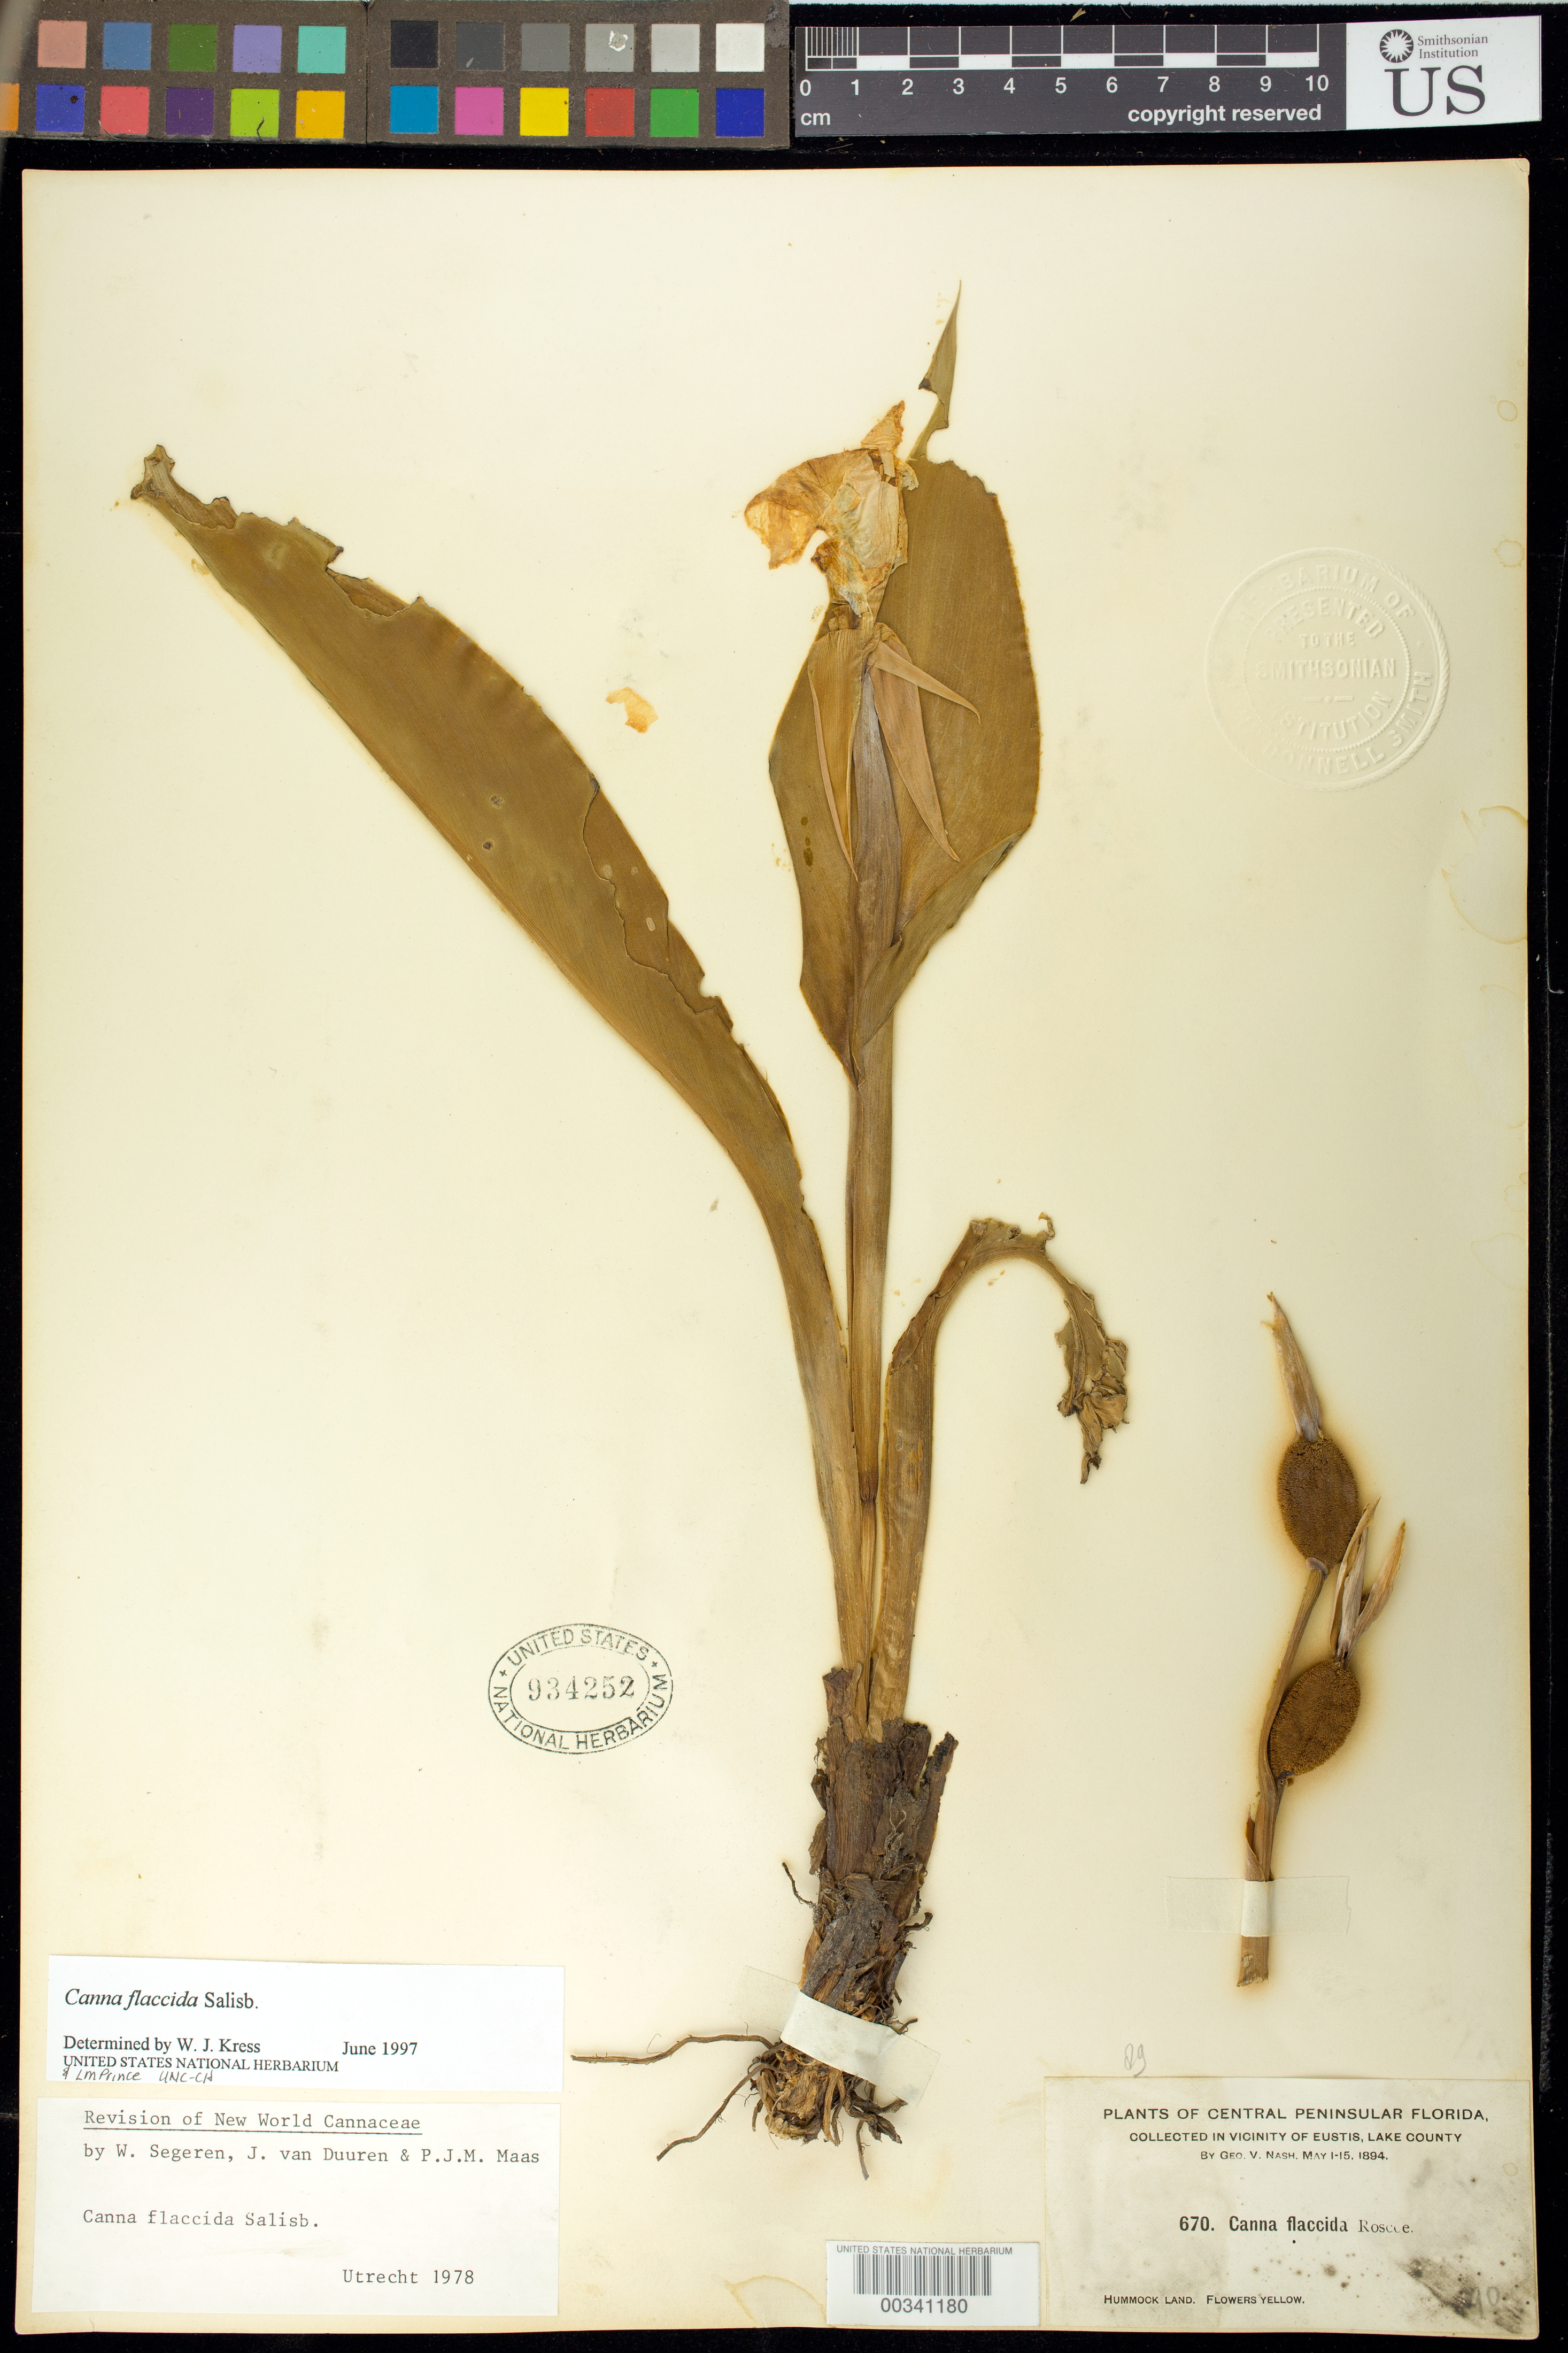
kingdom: Plantae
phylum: Tracheophyta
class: Liliopsida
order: Zingiberales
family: Cannaceae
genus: Canna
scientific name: Canna flaccida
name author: Salisb.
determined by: Segeren, W.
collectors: G. V. Nash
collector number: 670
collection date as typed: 01 May 1894 to 15 May 1894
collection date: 1894-05-01/1894-05-15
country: United States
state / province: Florida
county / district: Lake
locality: Plants of central peninsular florida, in vicinity of eustis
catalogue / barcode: US 934252